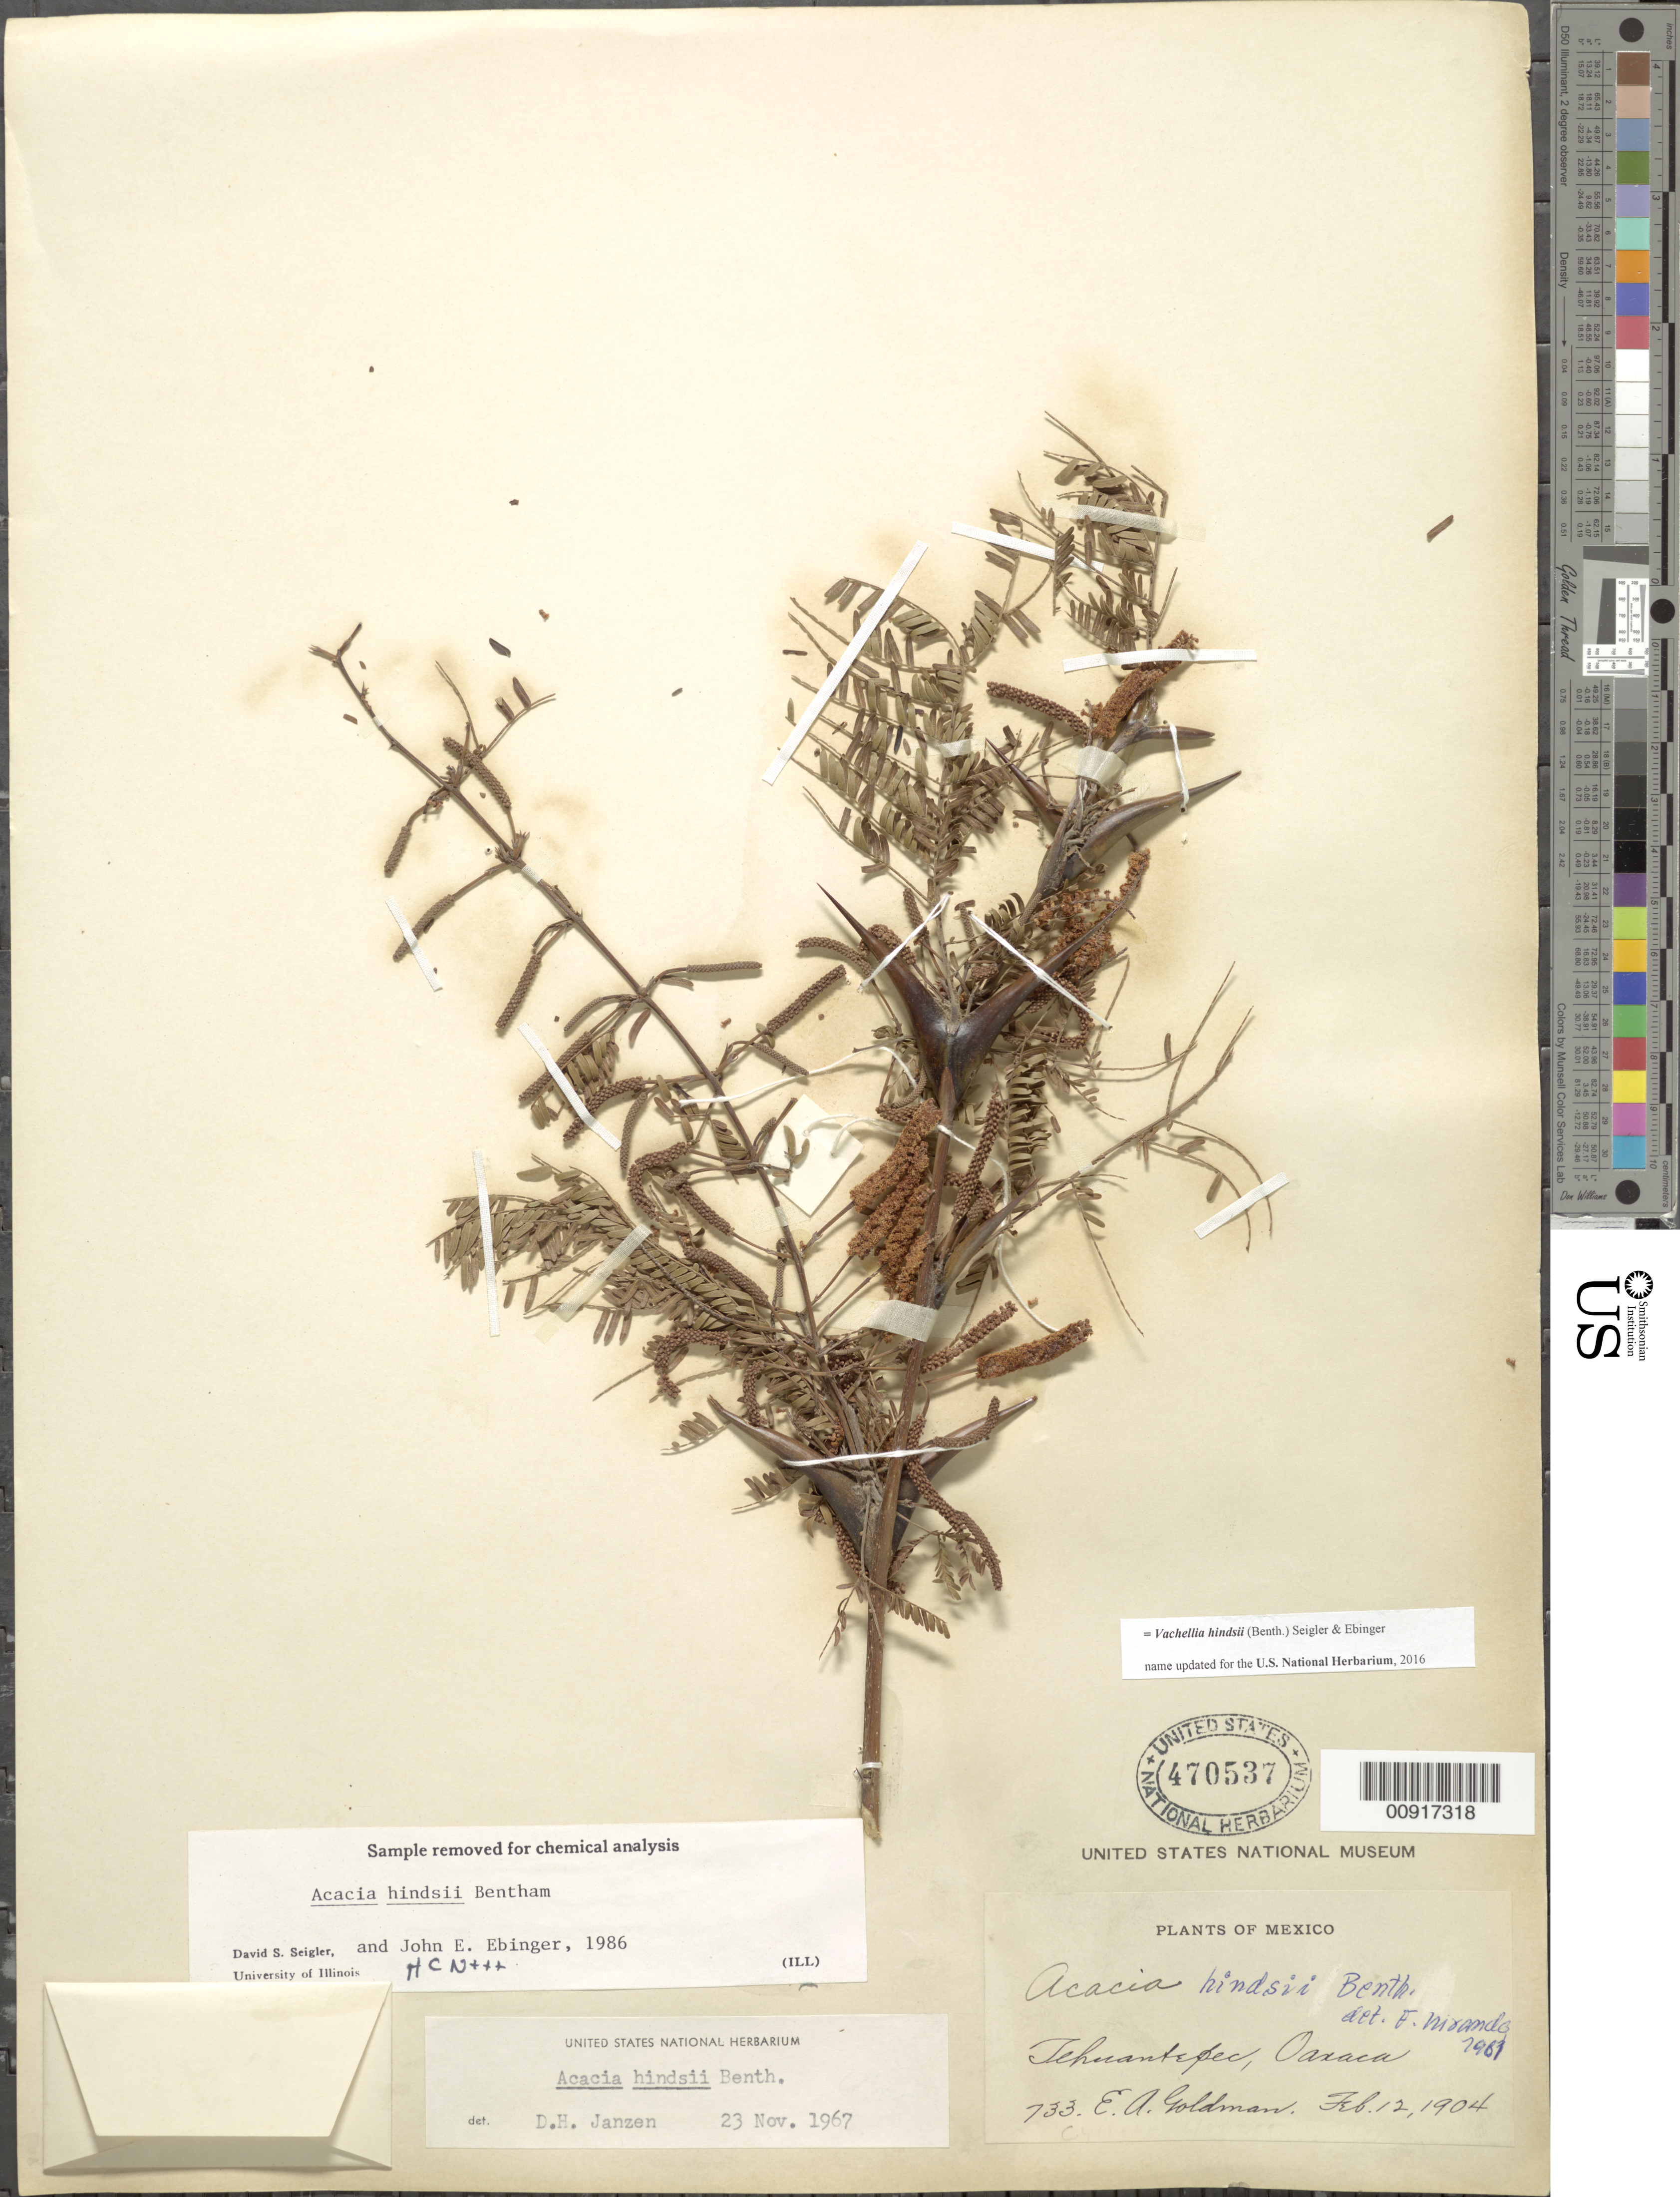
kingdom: Plantae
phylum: Tracheophyta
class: Magnoliopsida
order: Fabales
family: Fabaceae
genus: Vachellia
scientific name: Vachellia hindsii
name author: (Benth.) Seigler & Ebinger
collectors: E. A. Goldman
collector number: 733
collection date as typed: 12 Feb 1904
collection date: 1904-02-12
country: Mexico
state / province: Oaxaca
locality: Tehuantepec, Oaxaca.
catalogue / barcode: US 470537